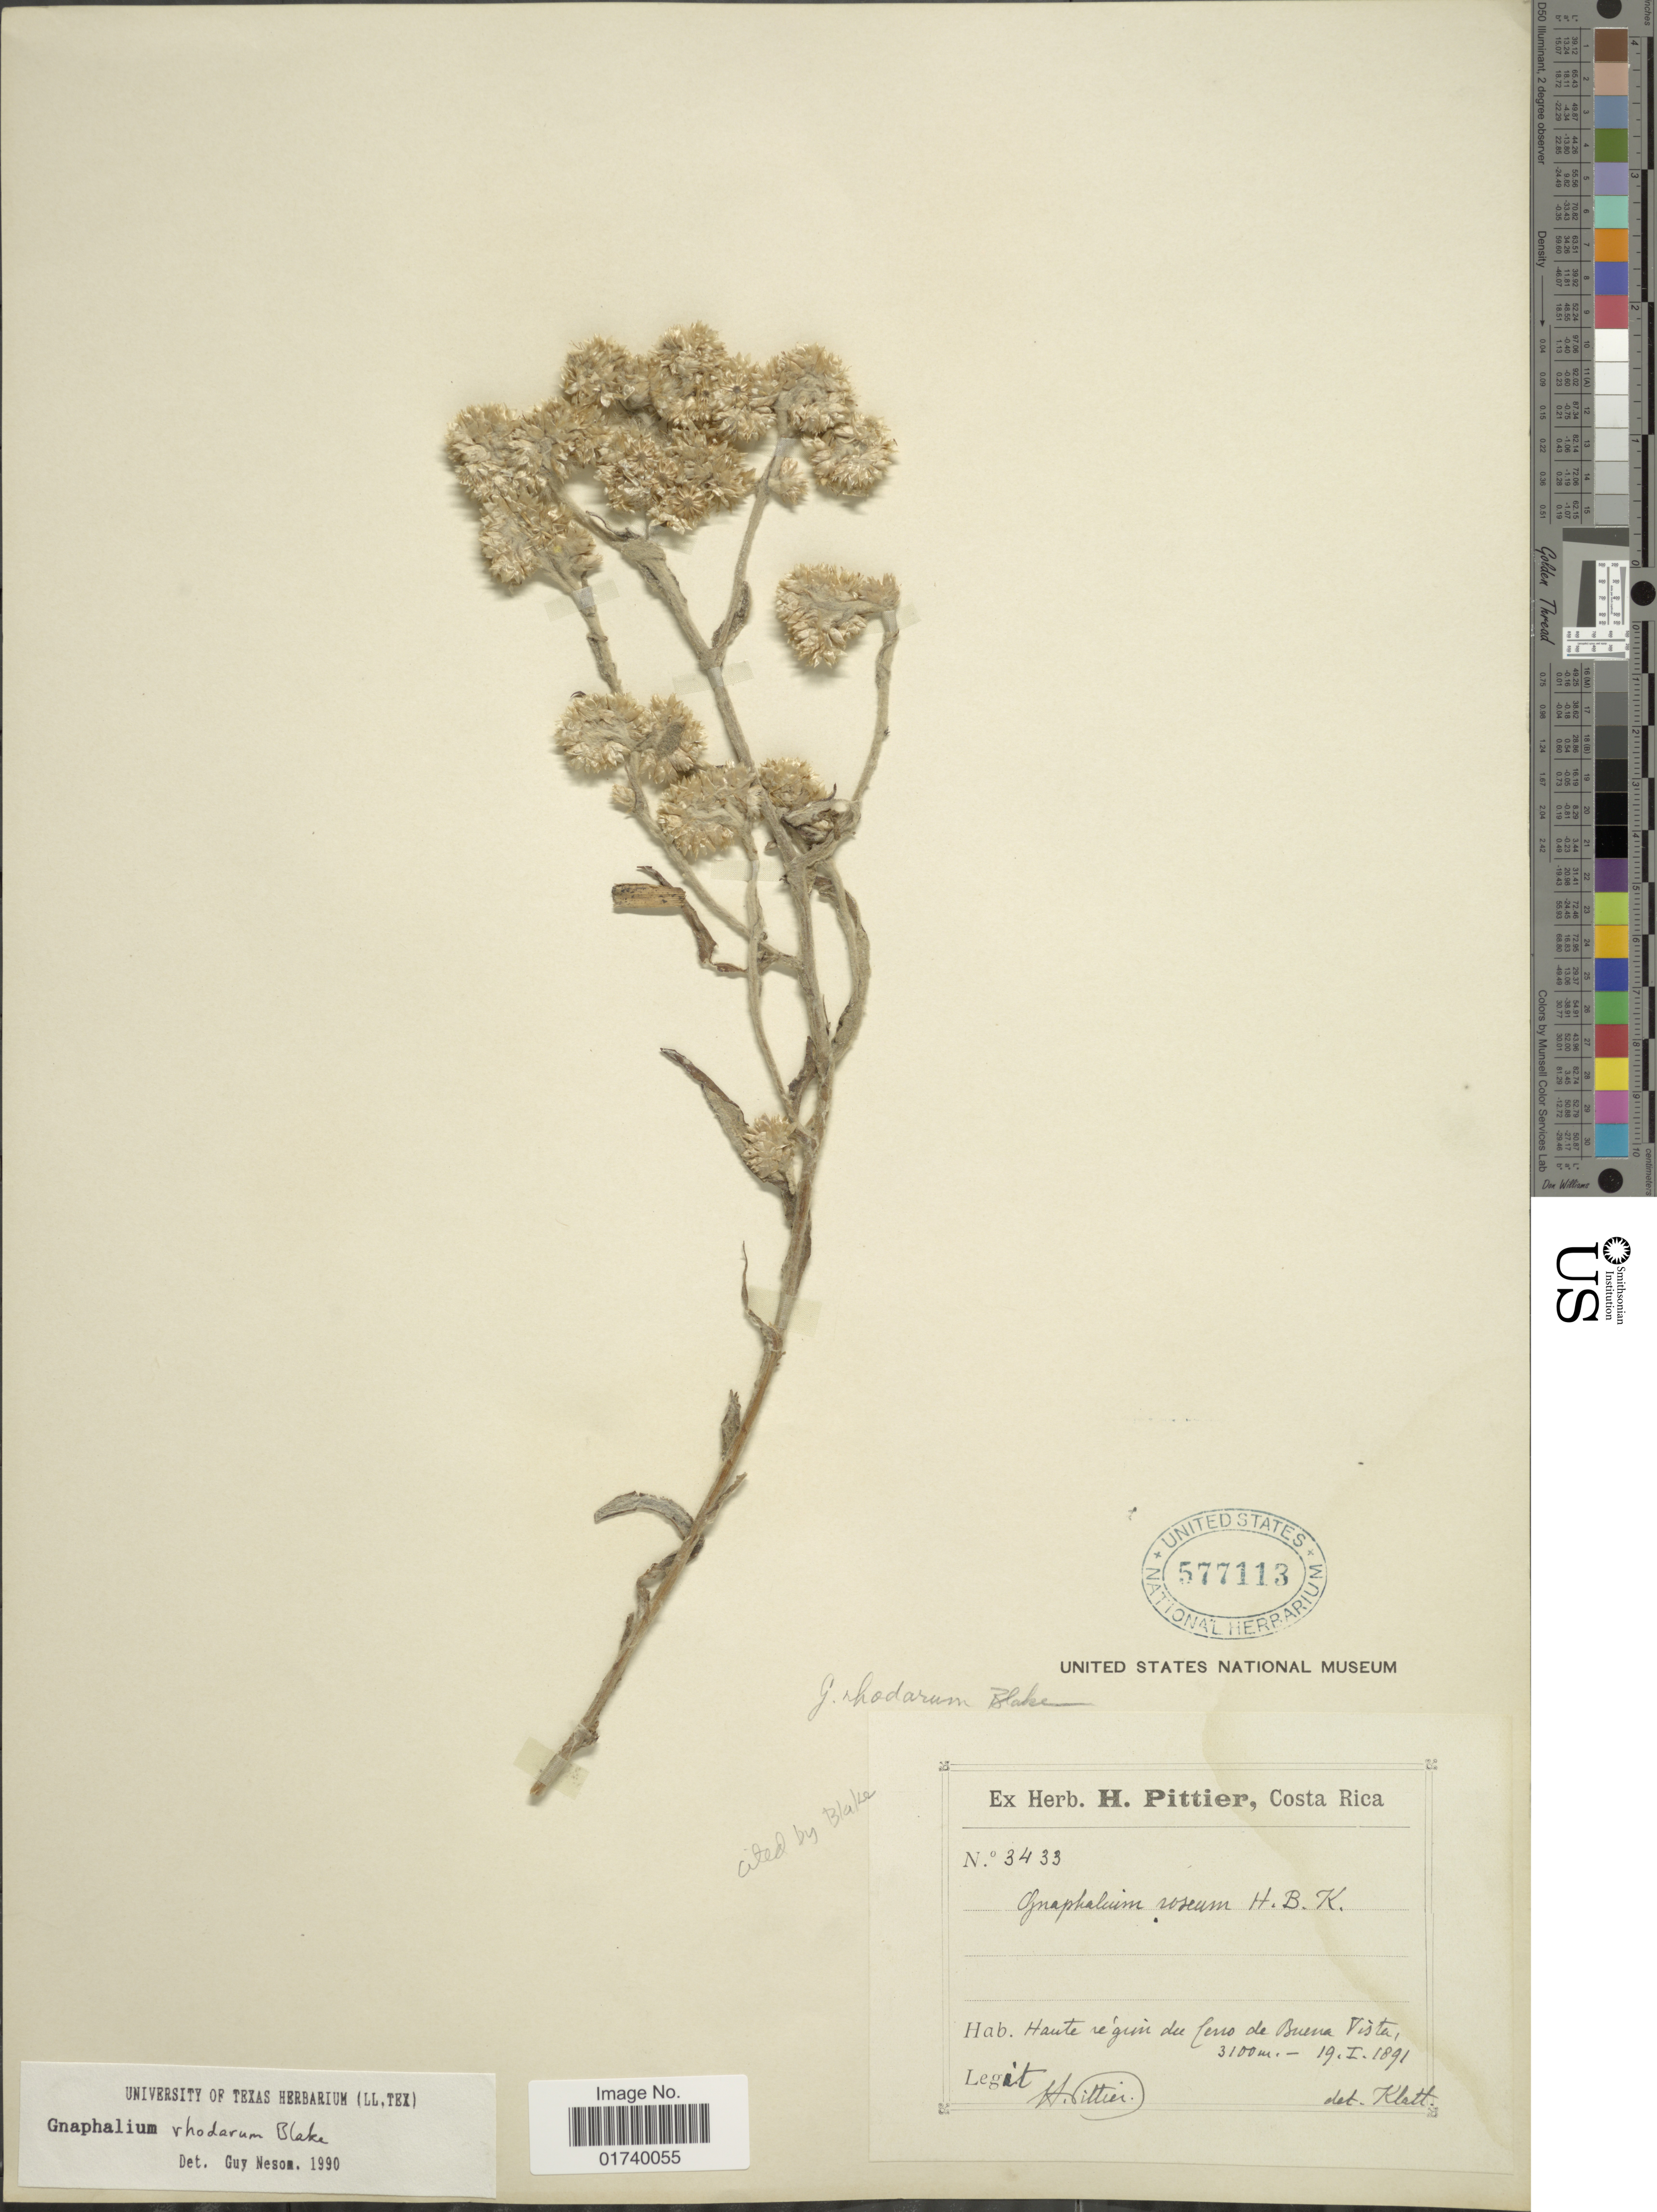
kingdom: Plantae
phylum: Tracheophyta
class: Magnoliopsida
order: Asterales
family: Asteraceae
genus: Pseudognaphalium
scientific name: Pseudognaphalium rhodarum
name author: (S.F. Blake) Anderb.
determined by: Nesom, Guy L.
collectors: H. F. Pittier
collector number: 3433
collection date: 1891-01-19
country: Costa Rica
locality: Haute regin de cerro de Buena Vista.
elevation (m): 3100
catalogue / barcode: US 577113